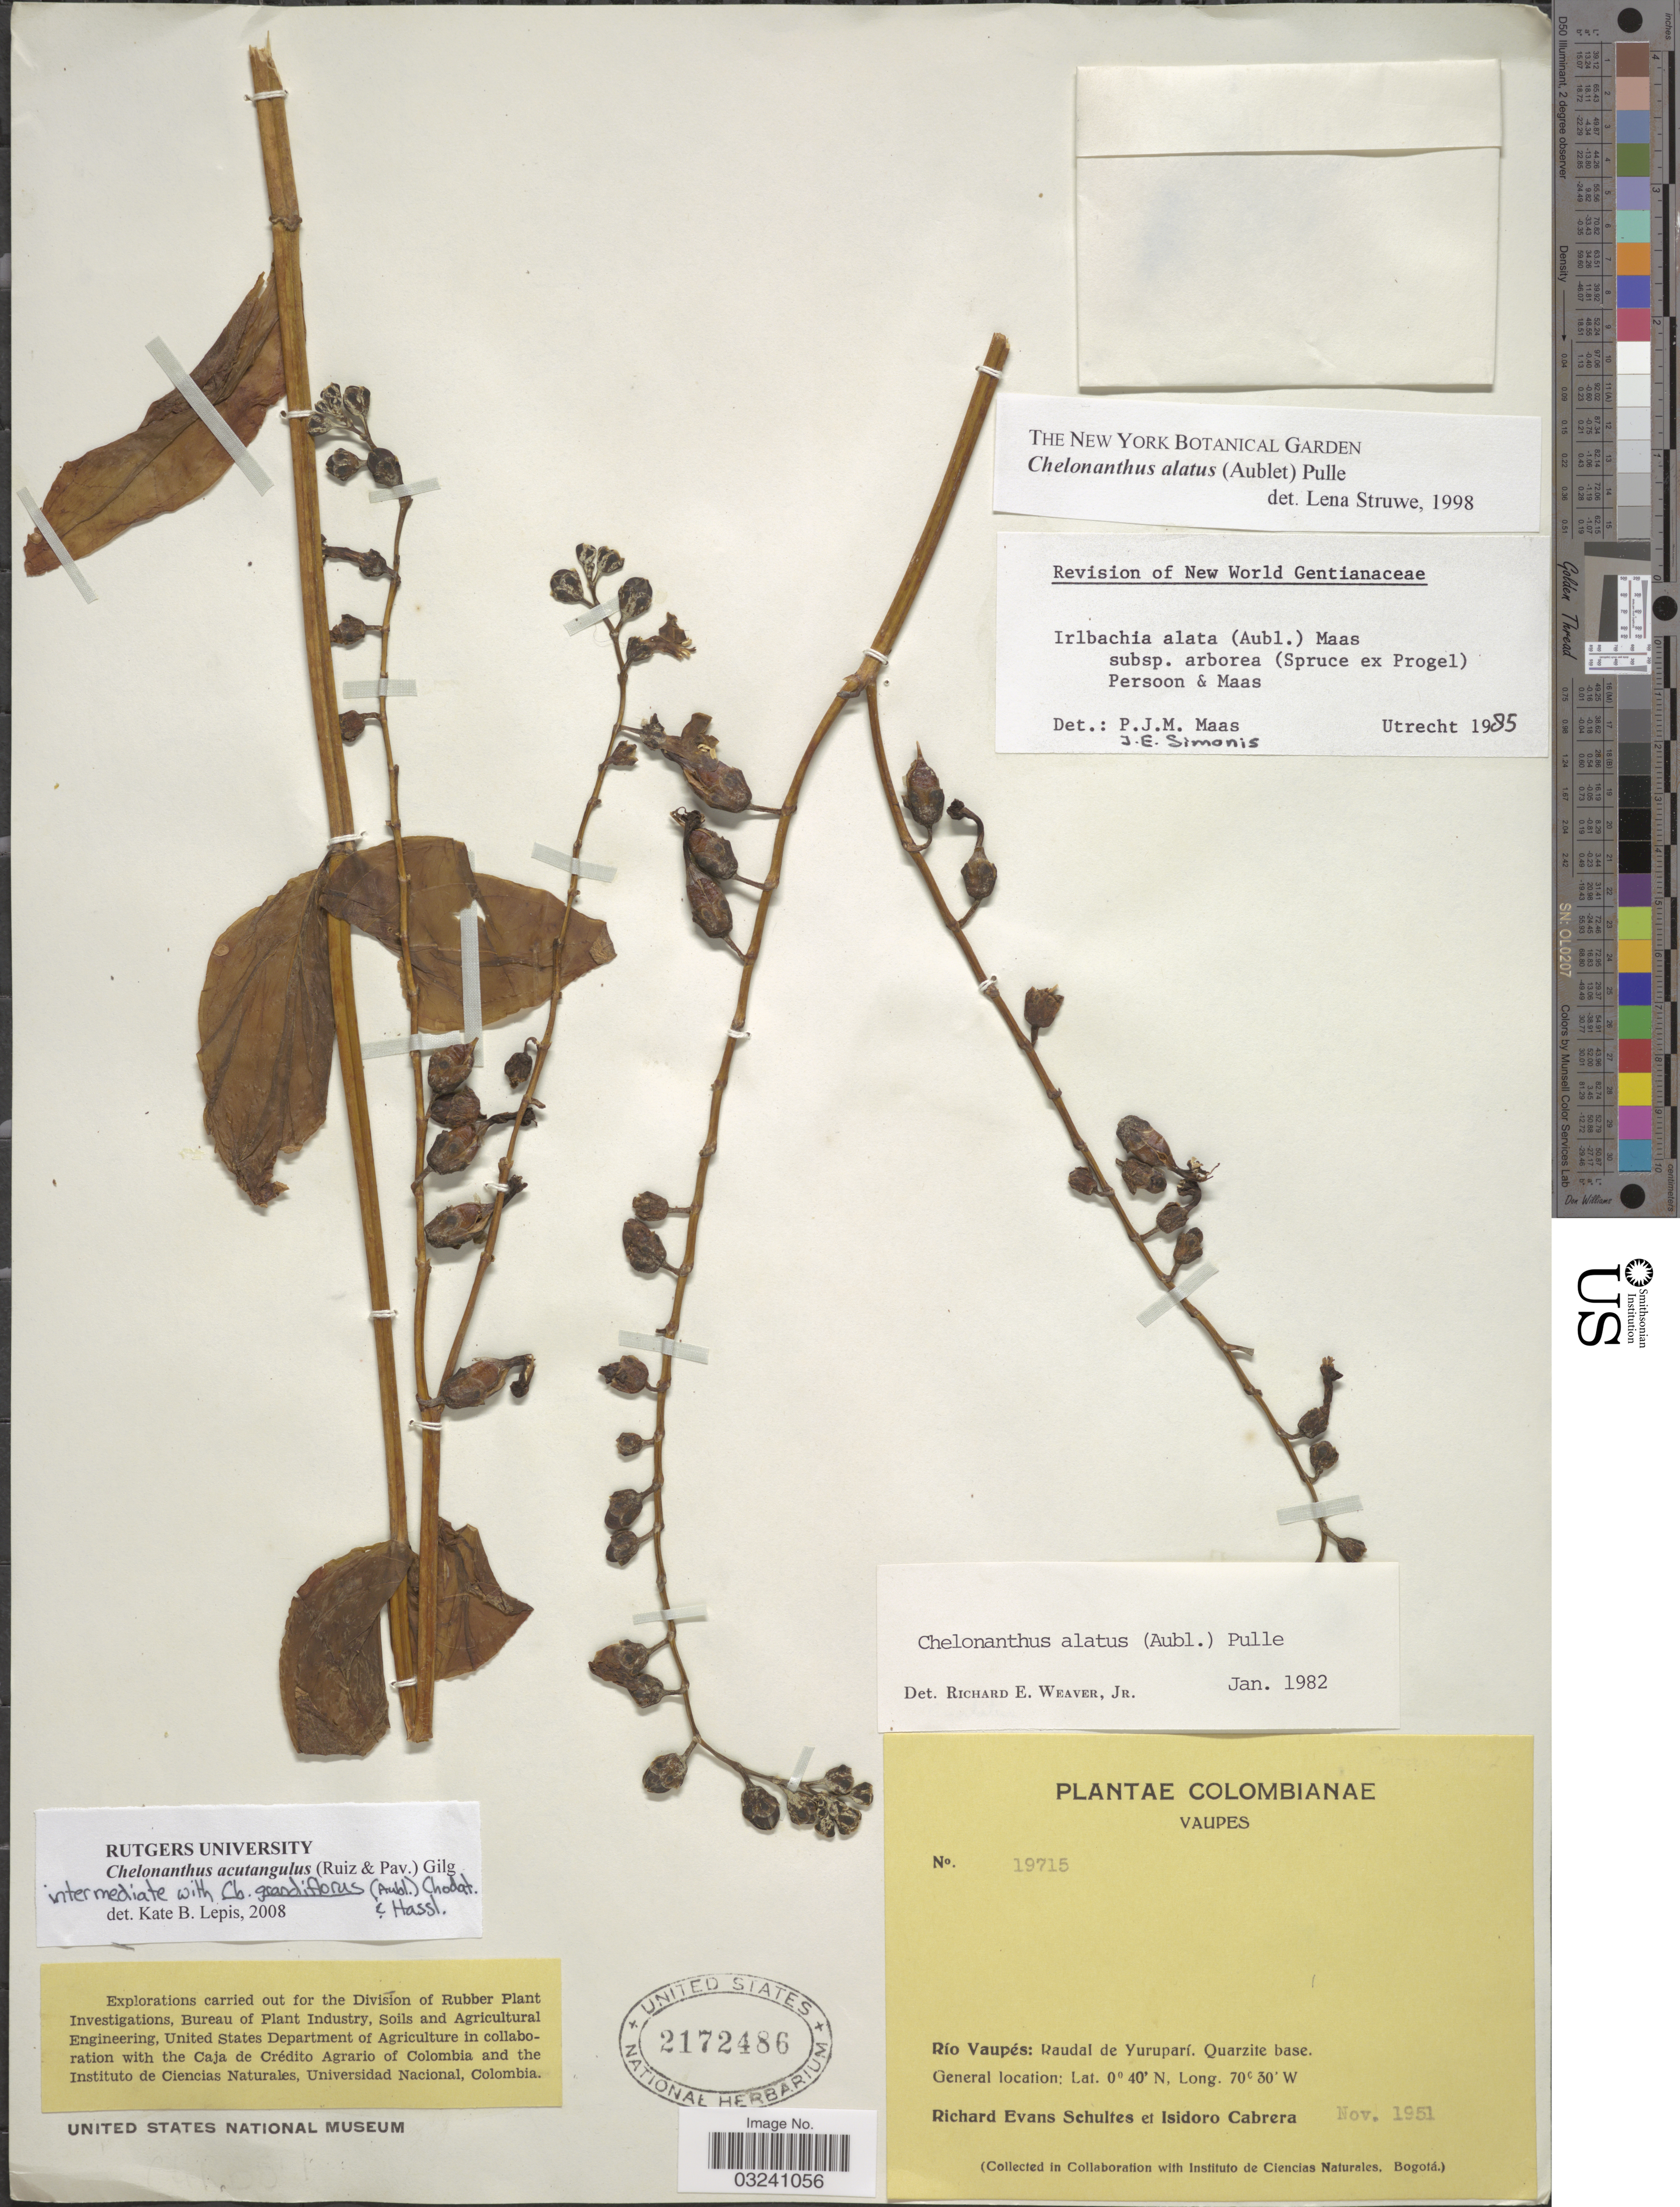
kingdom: Plantae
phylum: Tracheophyta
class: Magnoliopsida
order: Gentianales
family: Gentianaceae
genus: Chelonanthus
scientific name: Chelonanthus acutangulus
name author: (Ruiz & Pav.) Gilg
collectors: R. E. Schultes & I. Cabrera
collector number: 19715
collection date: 1951-11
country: Colombia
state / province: Vaupés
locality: Río Vaupés: Raudal de Yuruparí.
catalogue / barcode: US 2172486